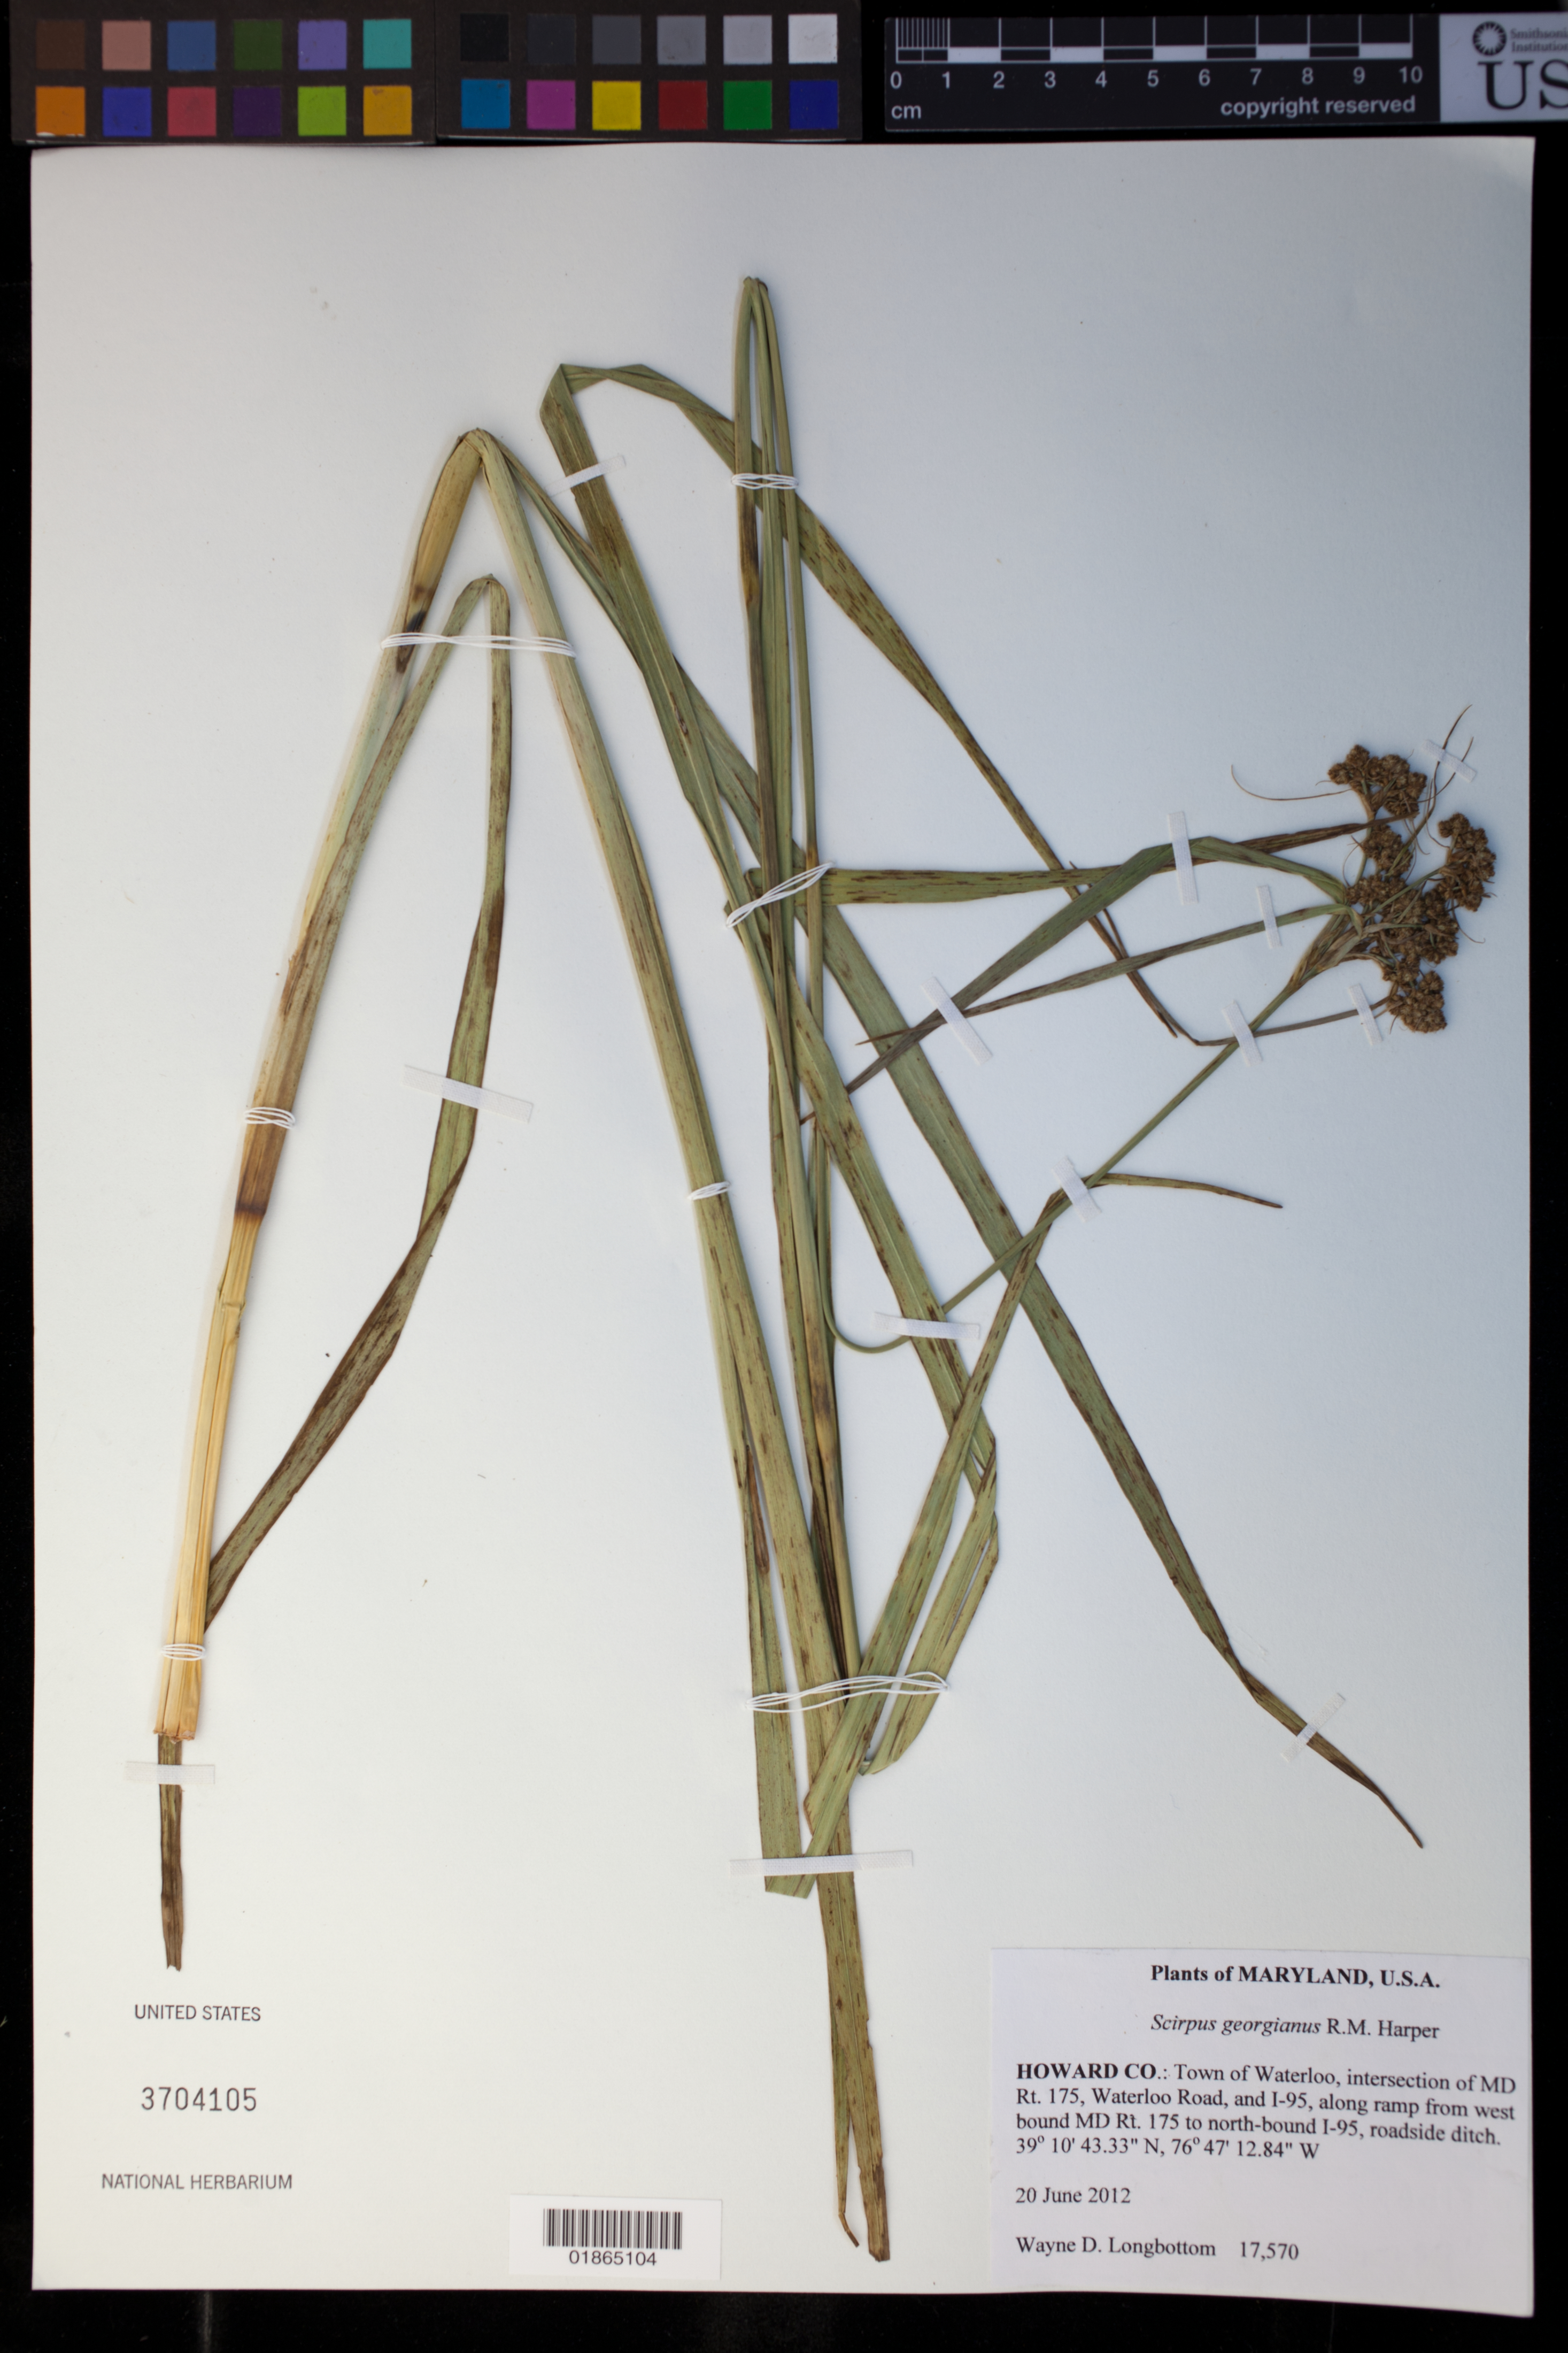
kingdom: Plantae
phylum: Tracheophyta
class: Liliopsida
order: Poales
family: Cyperaceae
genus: Scirpus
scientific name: Scirpus georgianus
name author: R.M. Harper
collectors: W. D. Longbottom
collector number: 17570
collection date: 2012-06-20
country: United States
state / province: Maryland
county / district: Howard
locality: Howard Co.: Town of Waterloo, intersection of MD Rt. 175, Waterloo Road, and I-95, along ramp from west bound MD Rt. 175 to north bound I-95, roadside ditch.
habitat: Roadside ditch.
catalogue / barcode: US 3704105